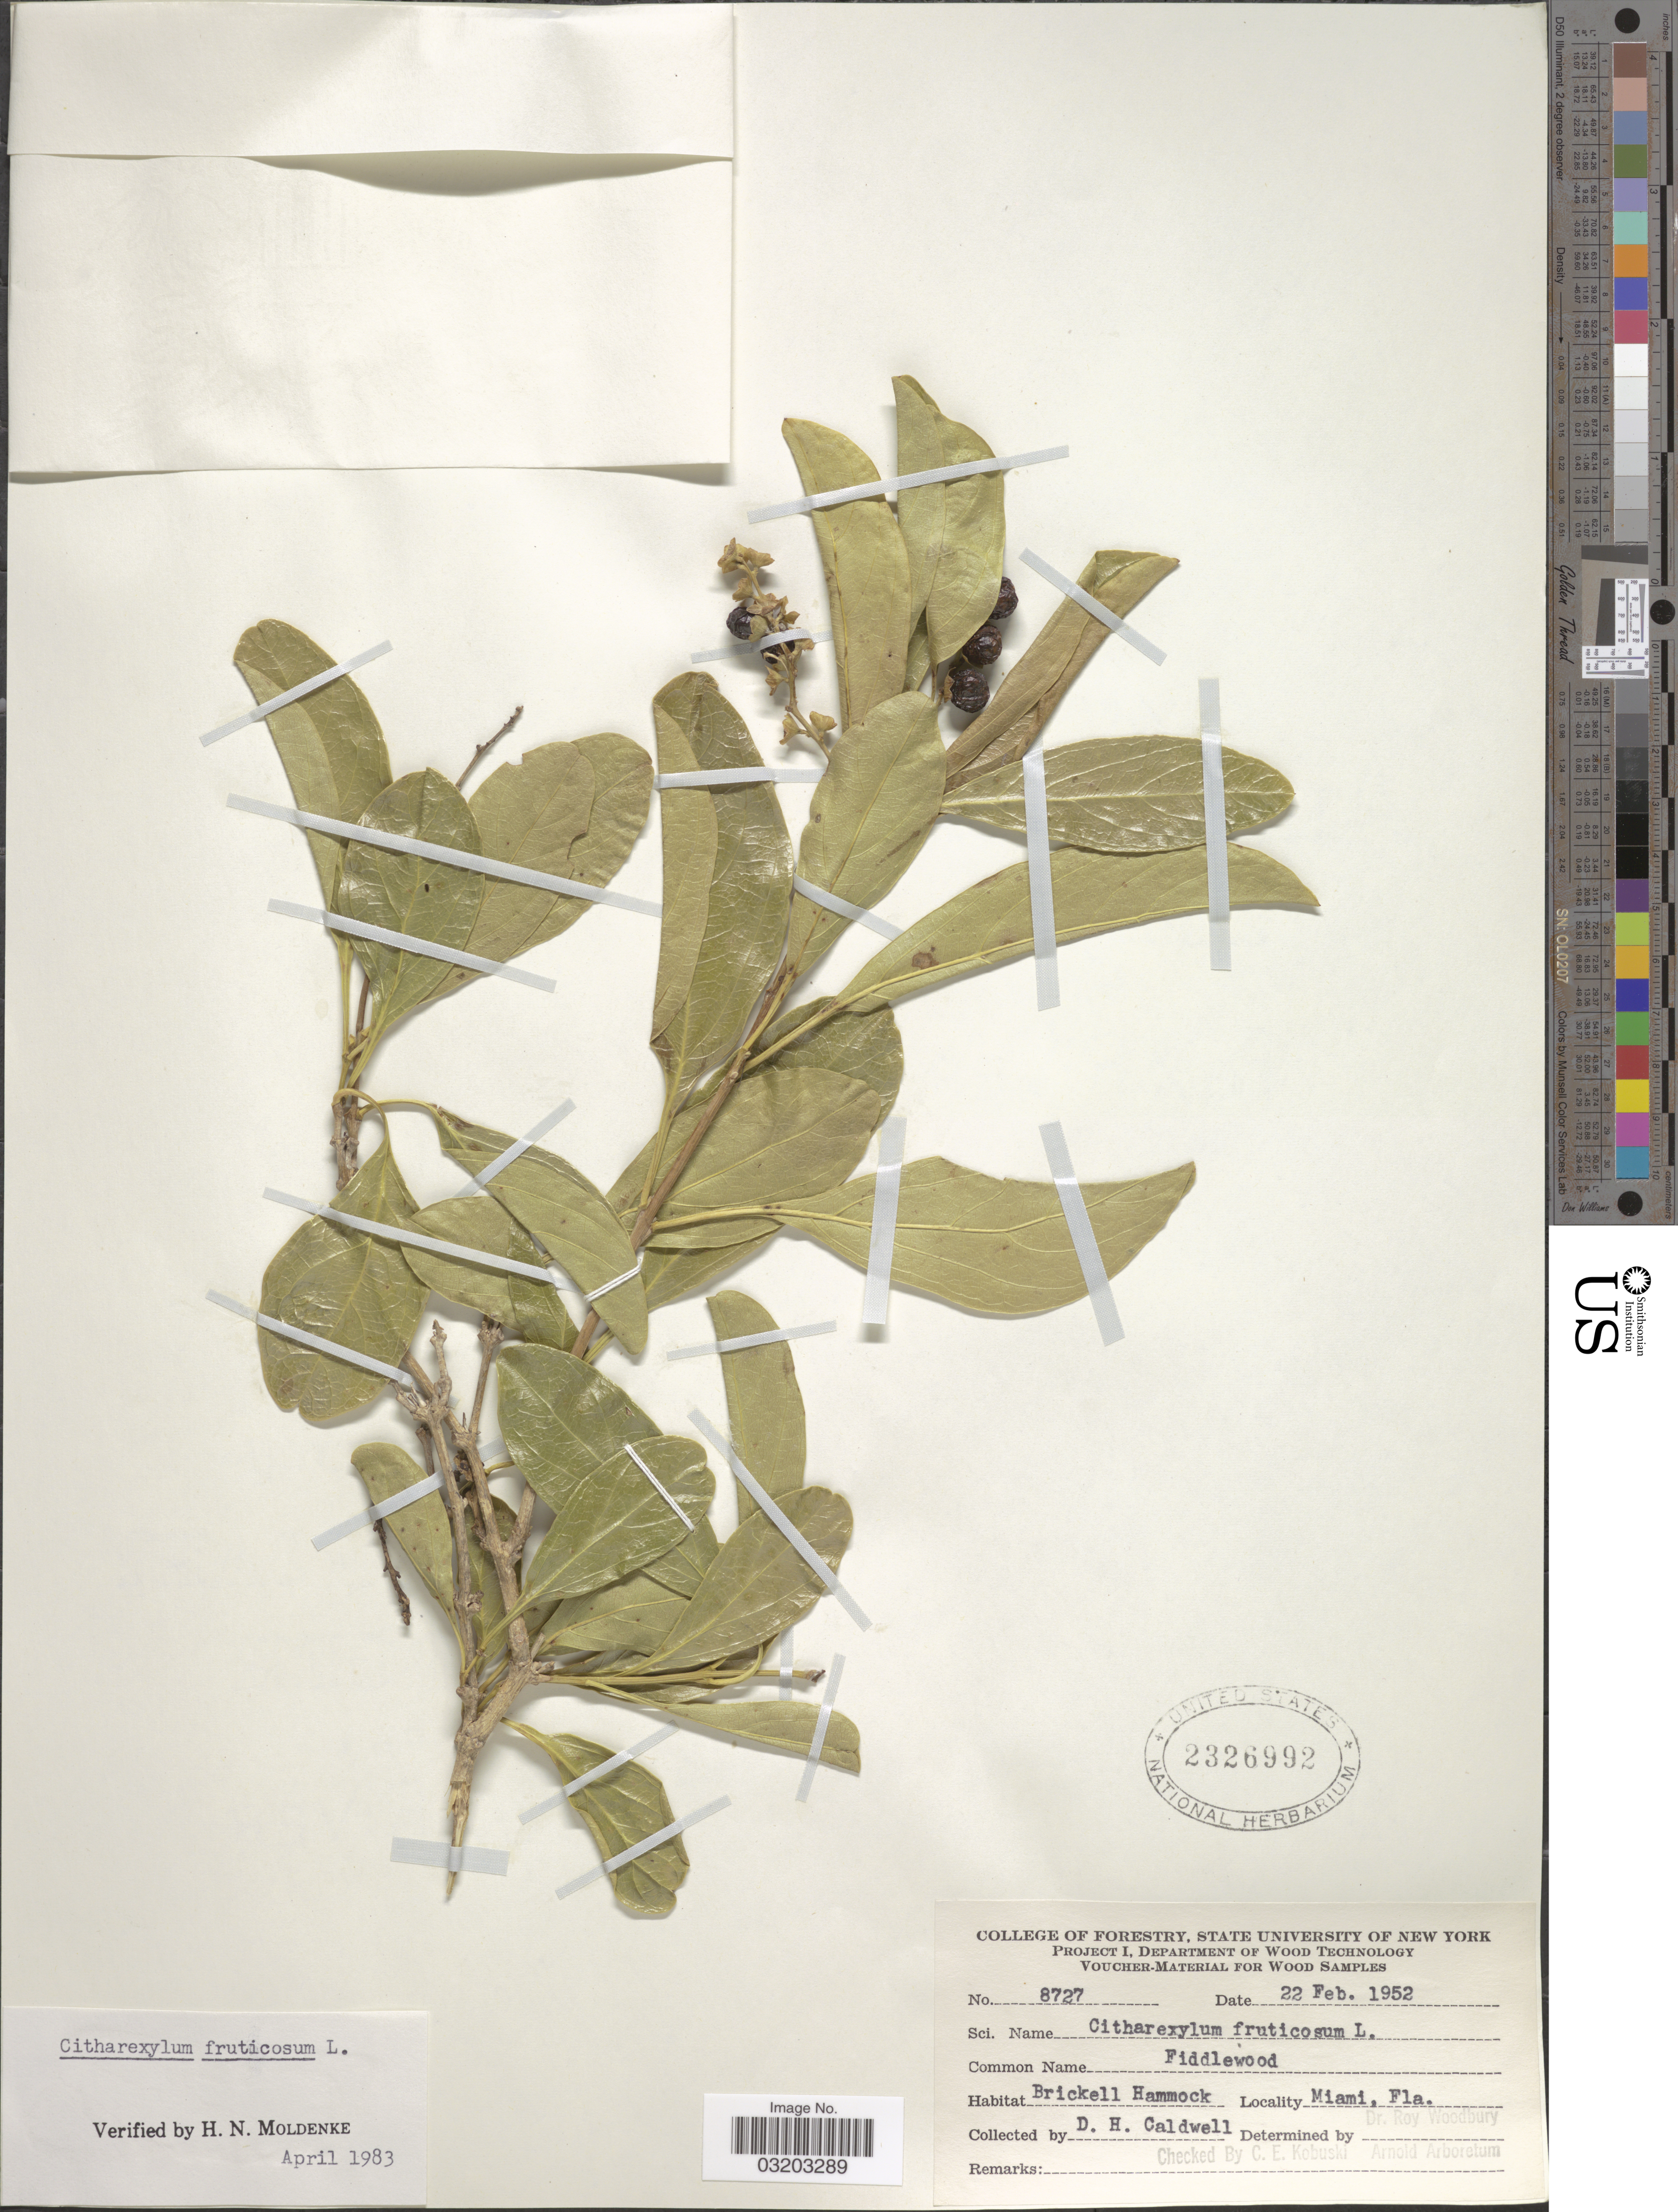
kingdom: Plantae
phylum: Tracheophyta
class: Magnoliopsida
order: Lamiales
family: Verbenaceae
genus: Citharexylum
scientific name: Citharexylum fruticosum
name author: L.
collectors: D. H. Caldwell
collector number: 8727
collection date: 1952-02-22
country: United States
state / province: Florida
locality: Brickell Hammock. Miami, Fla.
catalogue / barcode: US 2326992